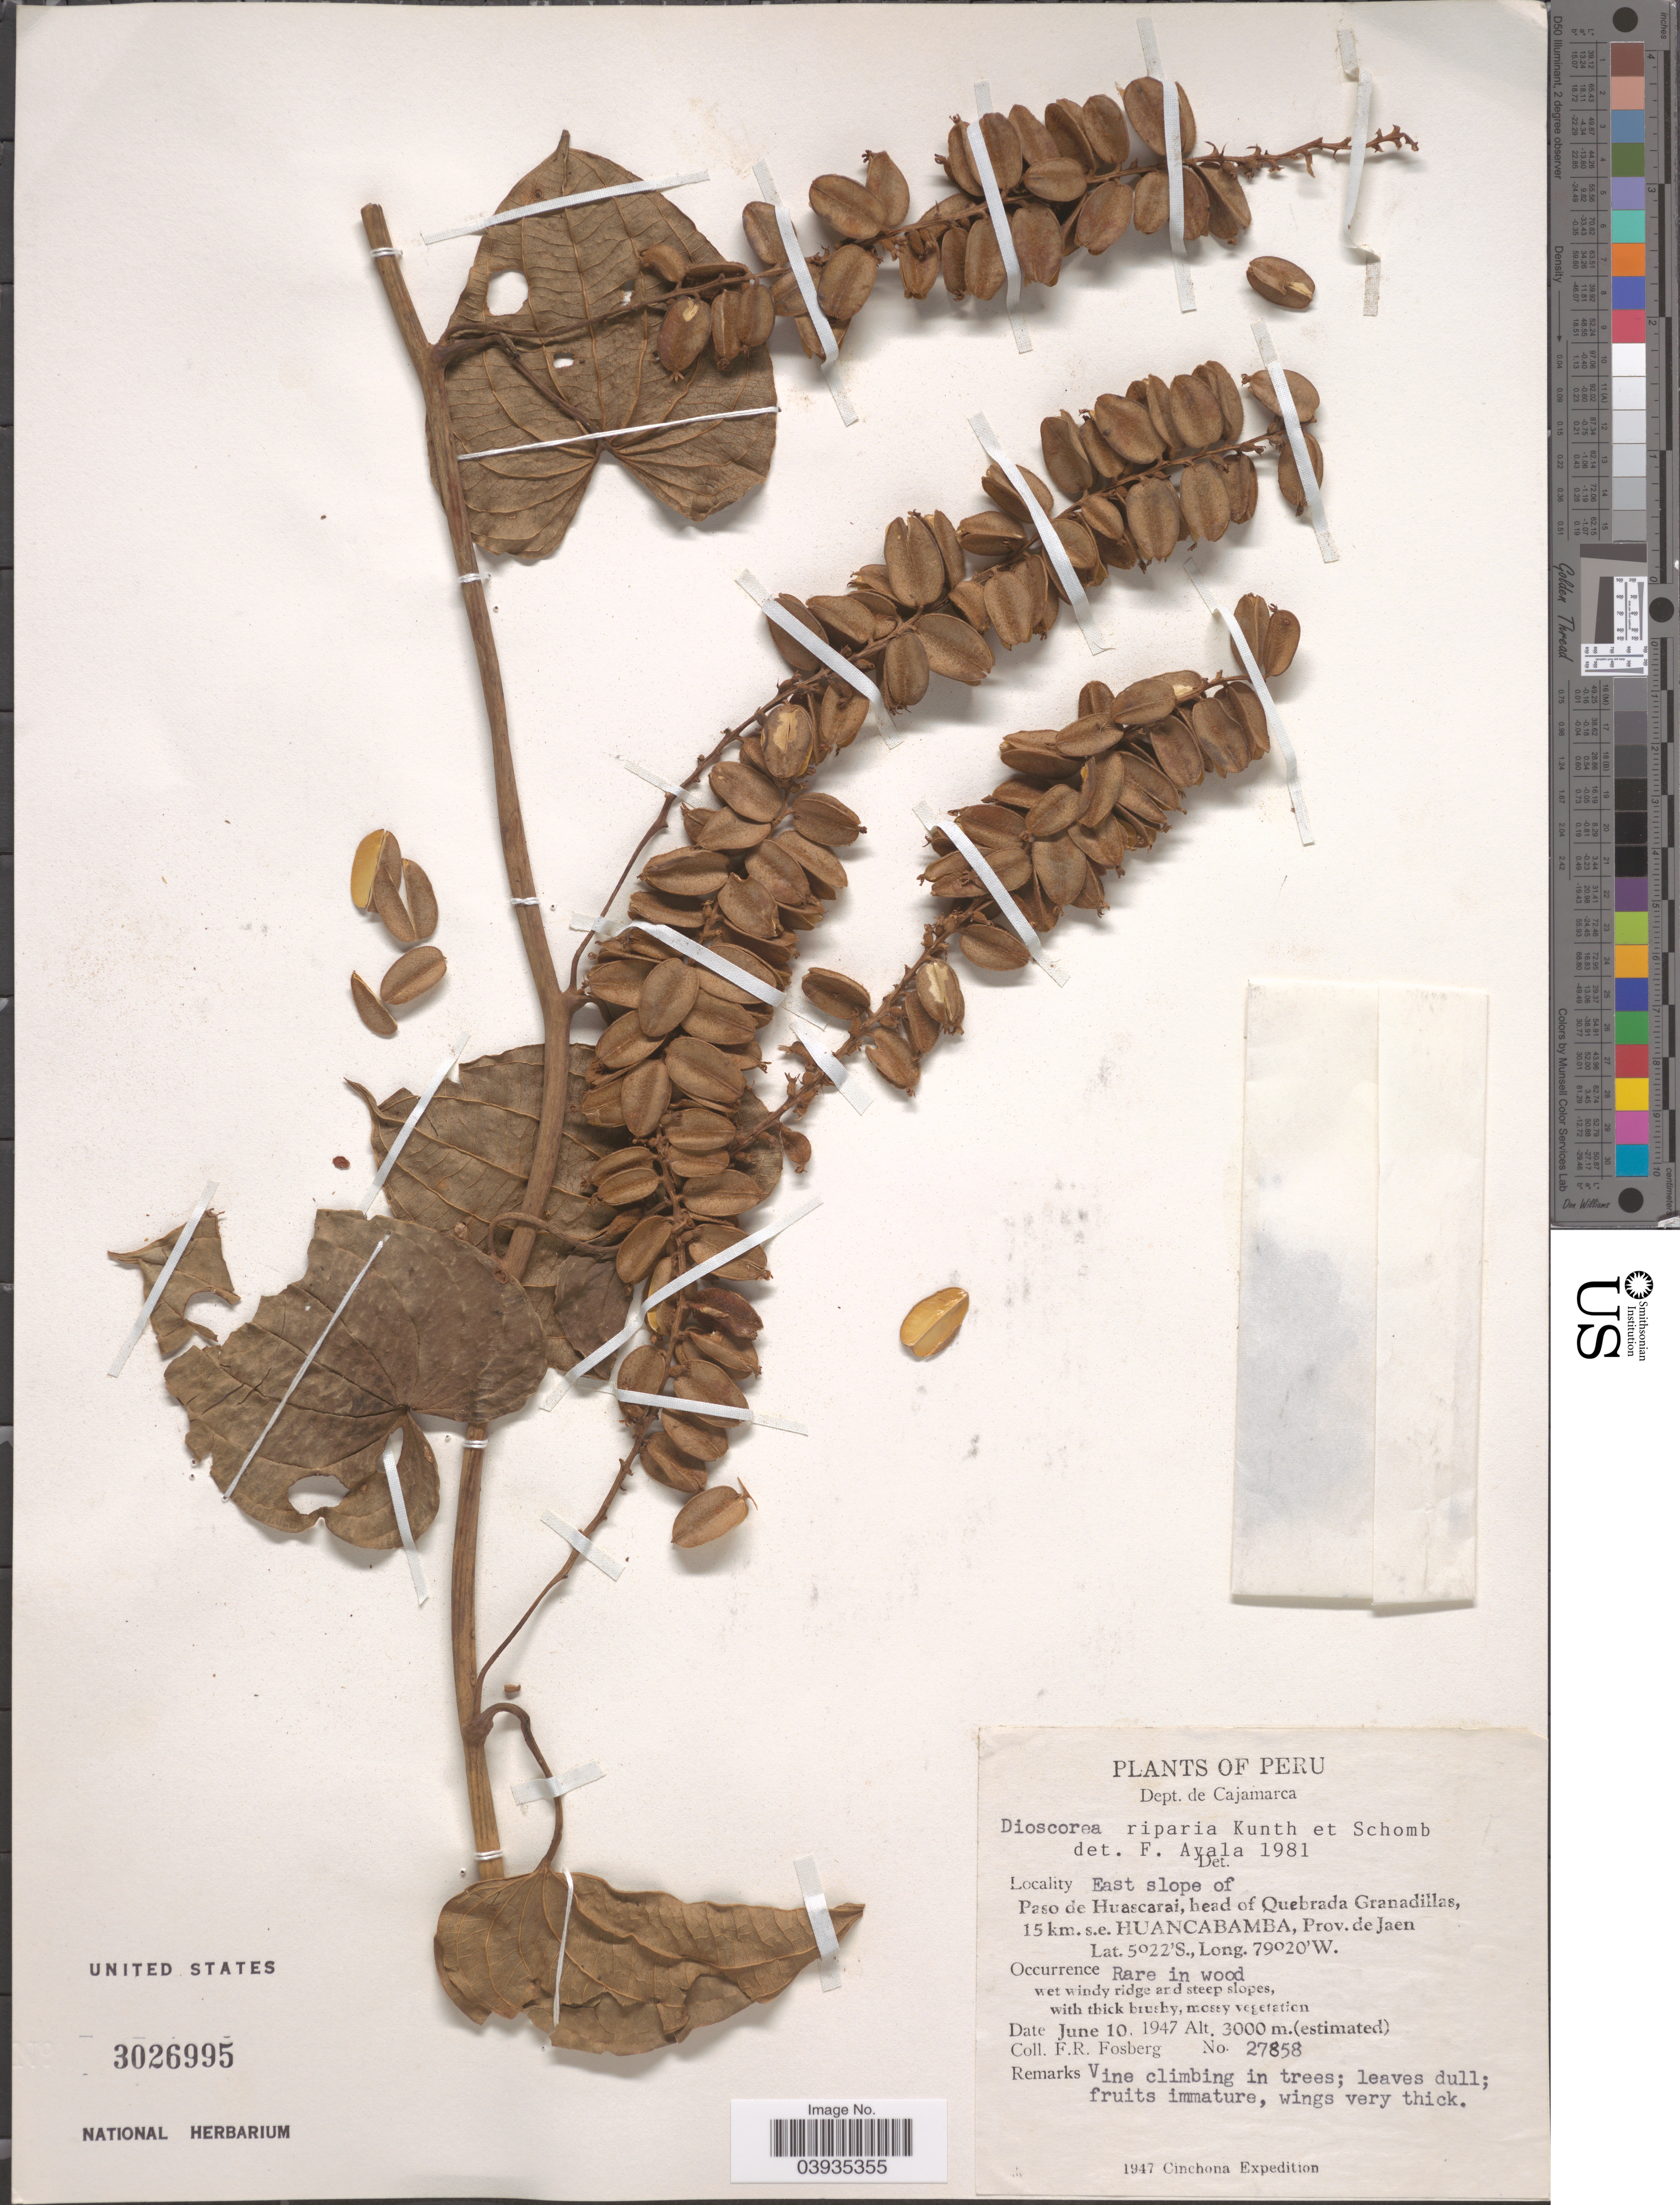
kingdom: Plantae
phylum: Tracheophyta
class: Liliopsida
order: Dioscoreales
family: Dioscoreaceae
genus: Dioscorea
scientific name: Dioscorea riparia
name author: Kunth & R.H. Schomb.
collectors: F. R. Fosberg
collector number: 27858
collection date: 1947-06-10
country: Peru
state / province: Cajamarca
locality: Dept. de Cajamarca. East slope of Paso de Huascarai, head of Quebrada Granadillas, 15 km. s.e. Huancabamba, Prov. de Jaen.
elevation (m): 3000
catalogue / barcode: US 3026995